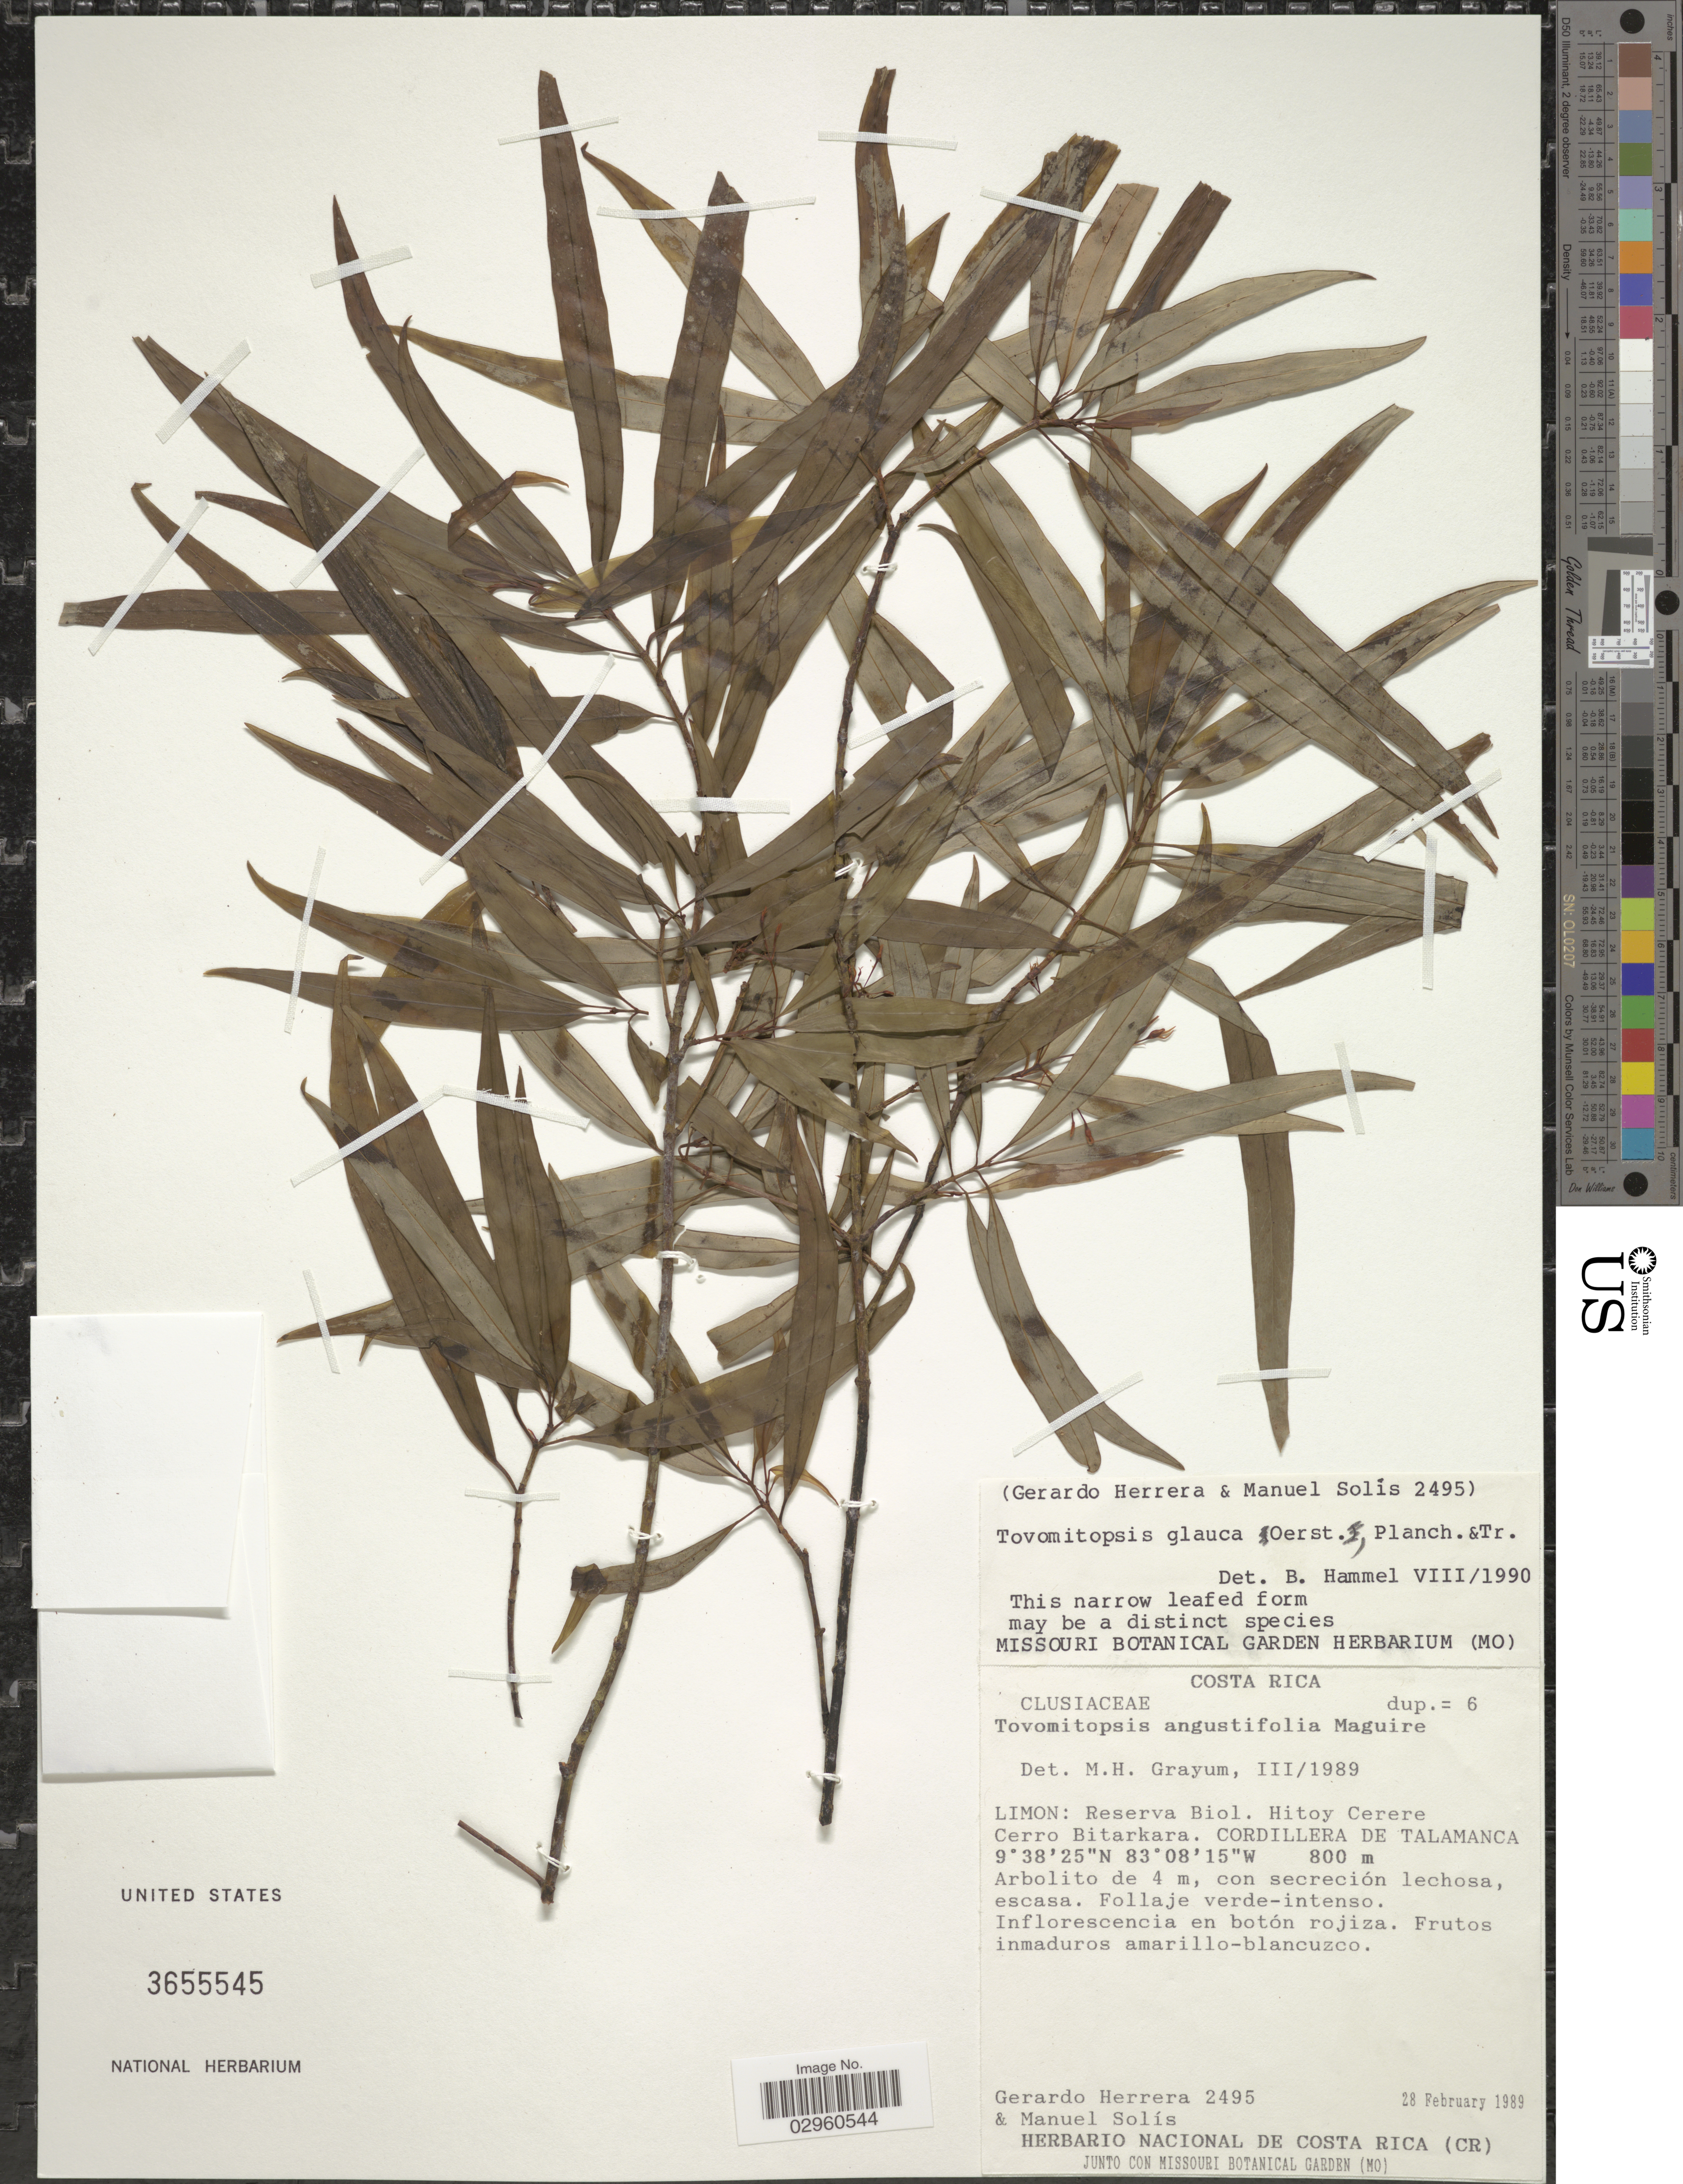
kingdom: Plantae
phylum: Tracheophyta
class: Magnoliopsida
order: Malpighiales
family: Clusiaceae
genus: Chrysochlamys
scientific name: Chrysochlamys glauca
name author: (Oerst. ex Planch. & Triana) Hemsl.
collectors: G. Herrera & M. Solís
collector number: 2495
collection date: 1989-02-28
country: Costa Rica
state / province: Limón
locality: Limon: Reserva Biol. Hitoy Cerere. Cerro Bitarkara. Cordillera de Talamanca.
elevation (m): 800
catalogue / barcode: US 3655545